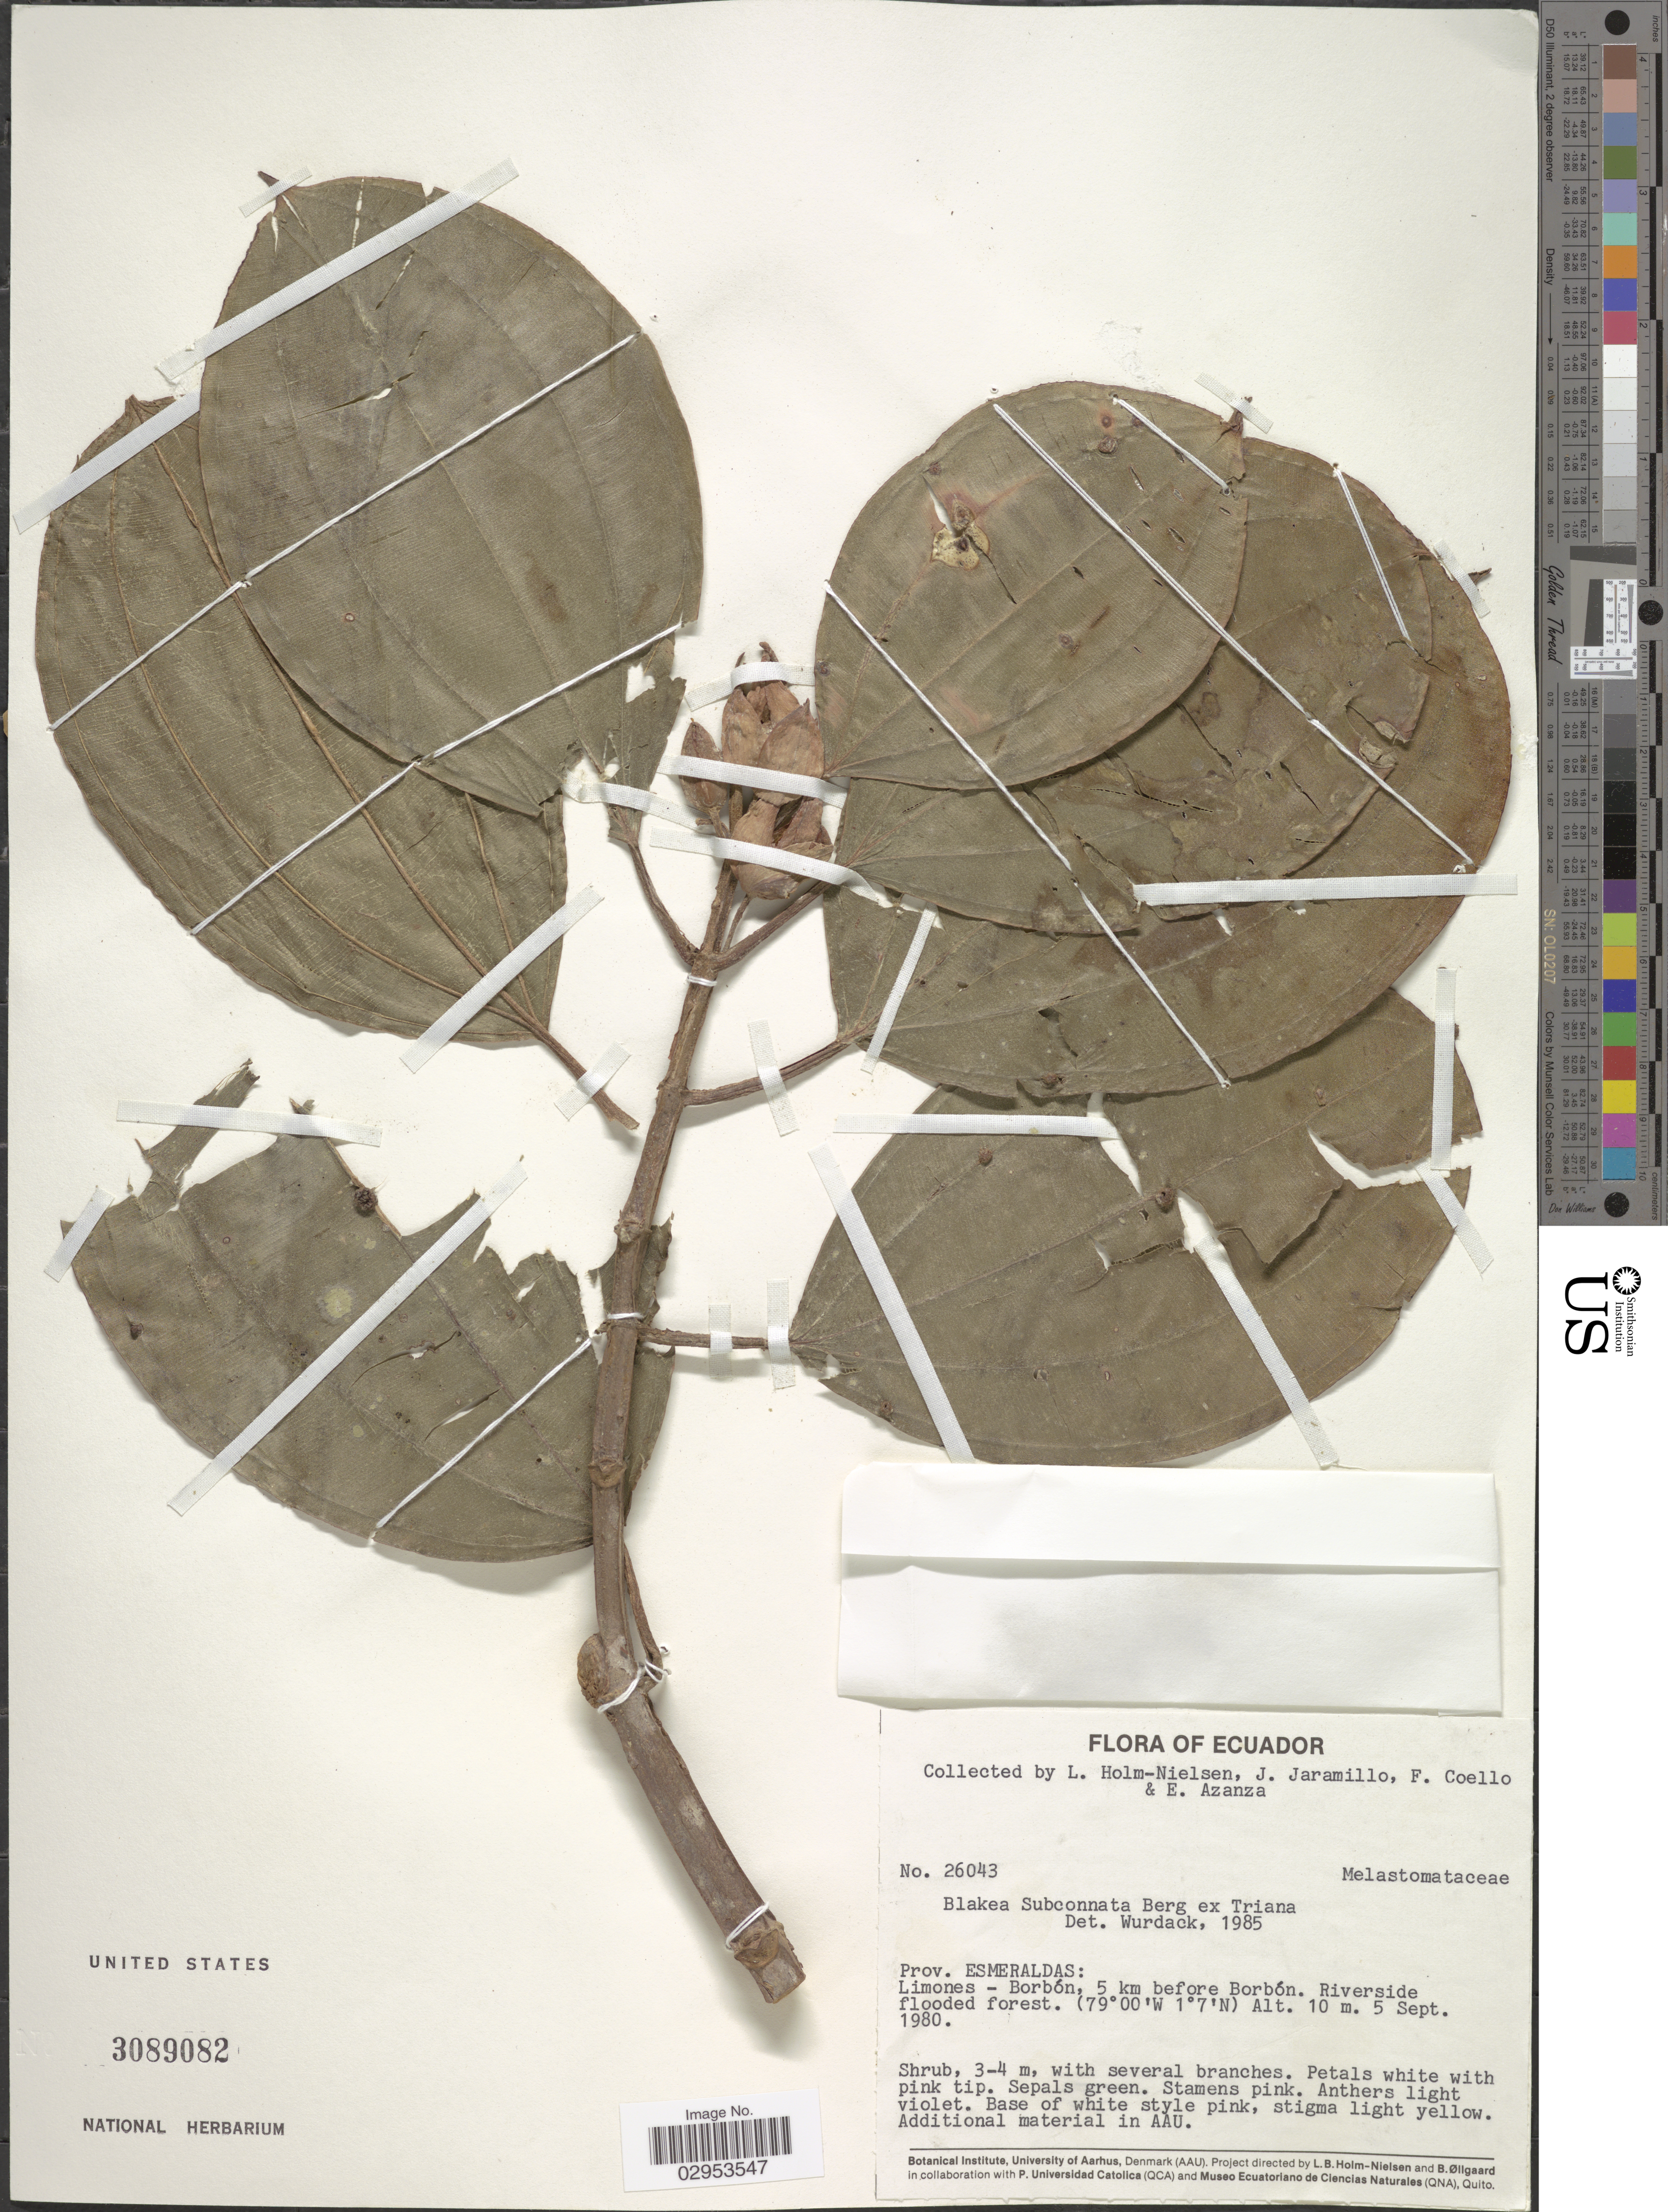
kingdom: Plantae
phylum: Tracheophyta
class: Magnoliopsida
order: Myrtales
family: Melastomataceae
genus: Blakea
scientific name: Blakea subconnata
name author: O. Berg ex Triana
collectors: L. Holm-Nielsen, J. Jaramillo, F. Coello & E. Azanza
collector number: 26043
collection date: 1980-09-05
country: Ecuador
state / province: Esmeraldas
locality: Limones - Borbón, 5 km before Borbón.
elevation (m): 10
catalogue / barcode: US 3089082